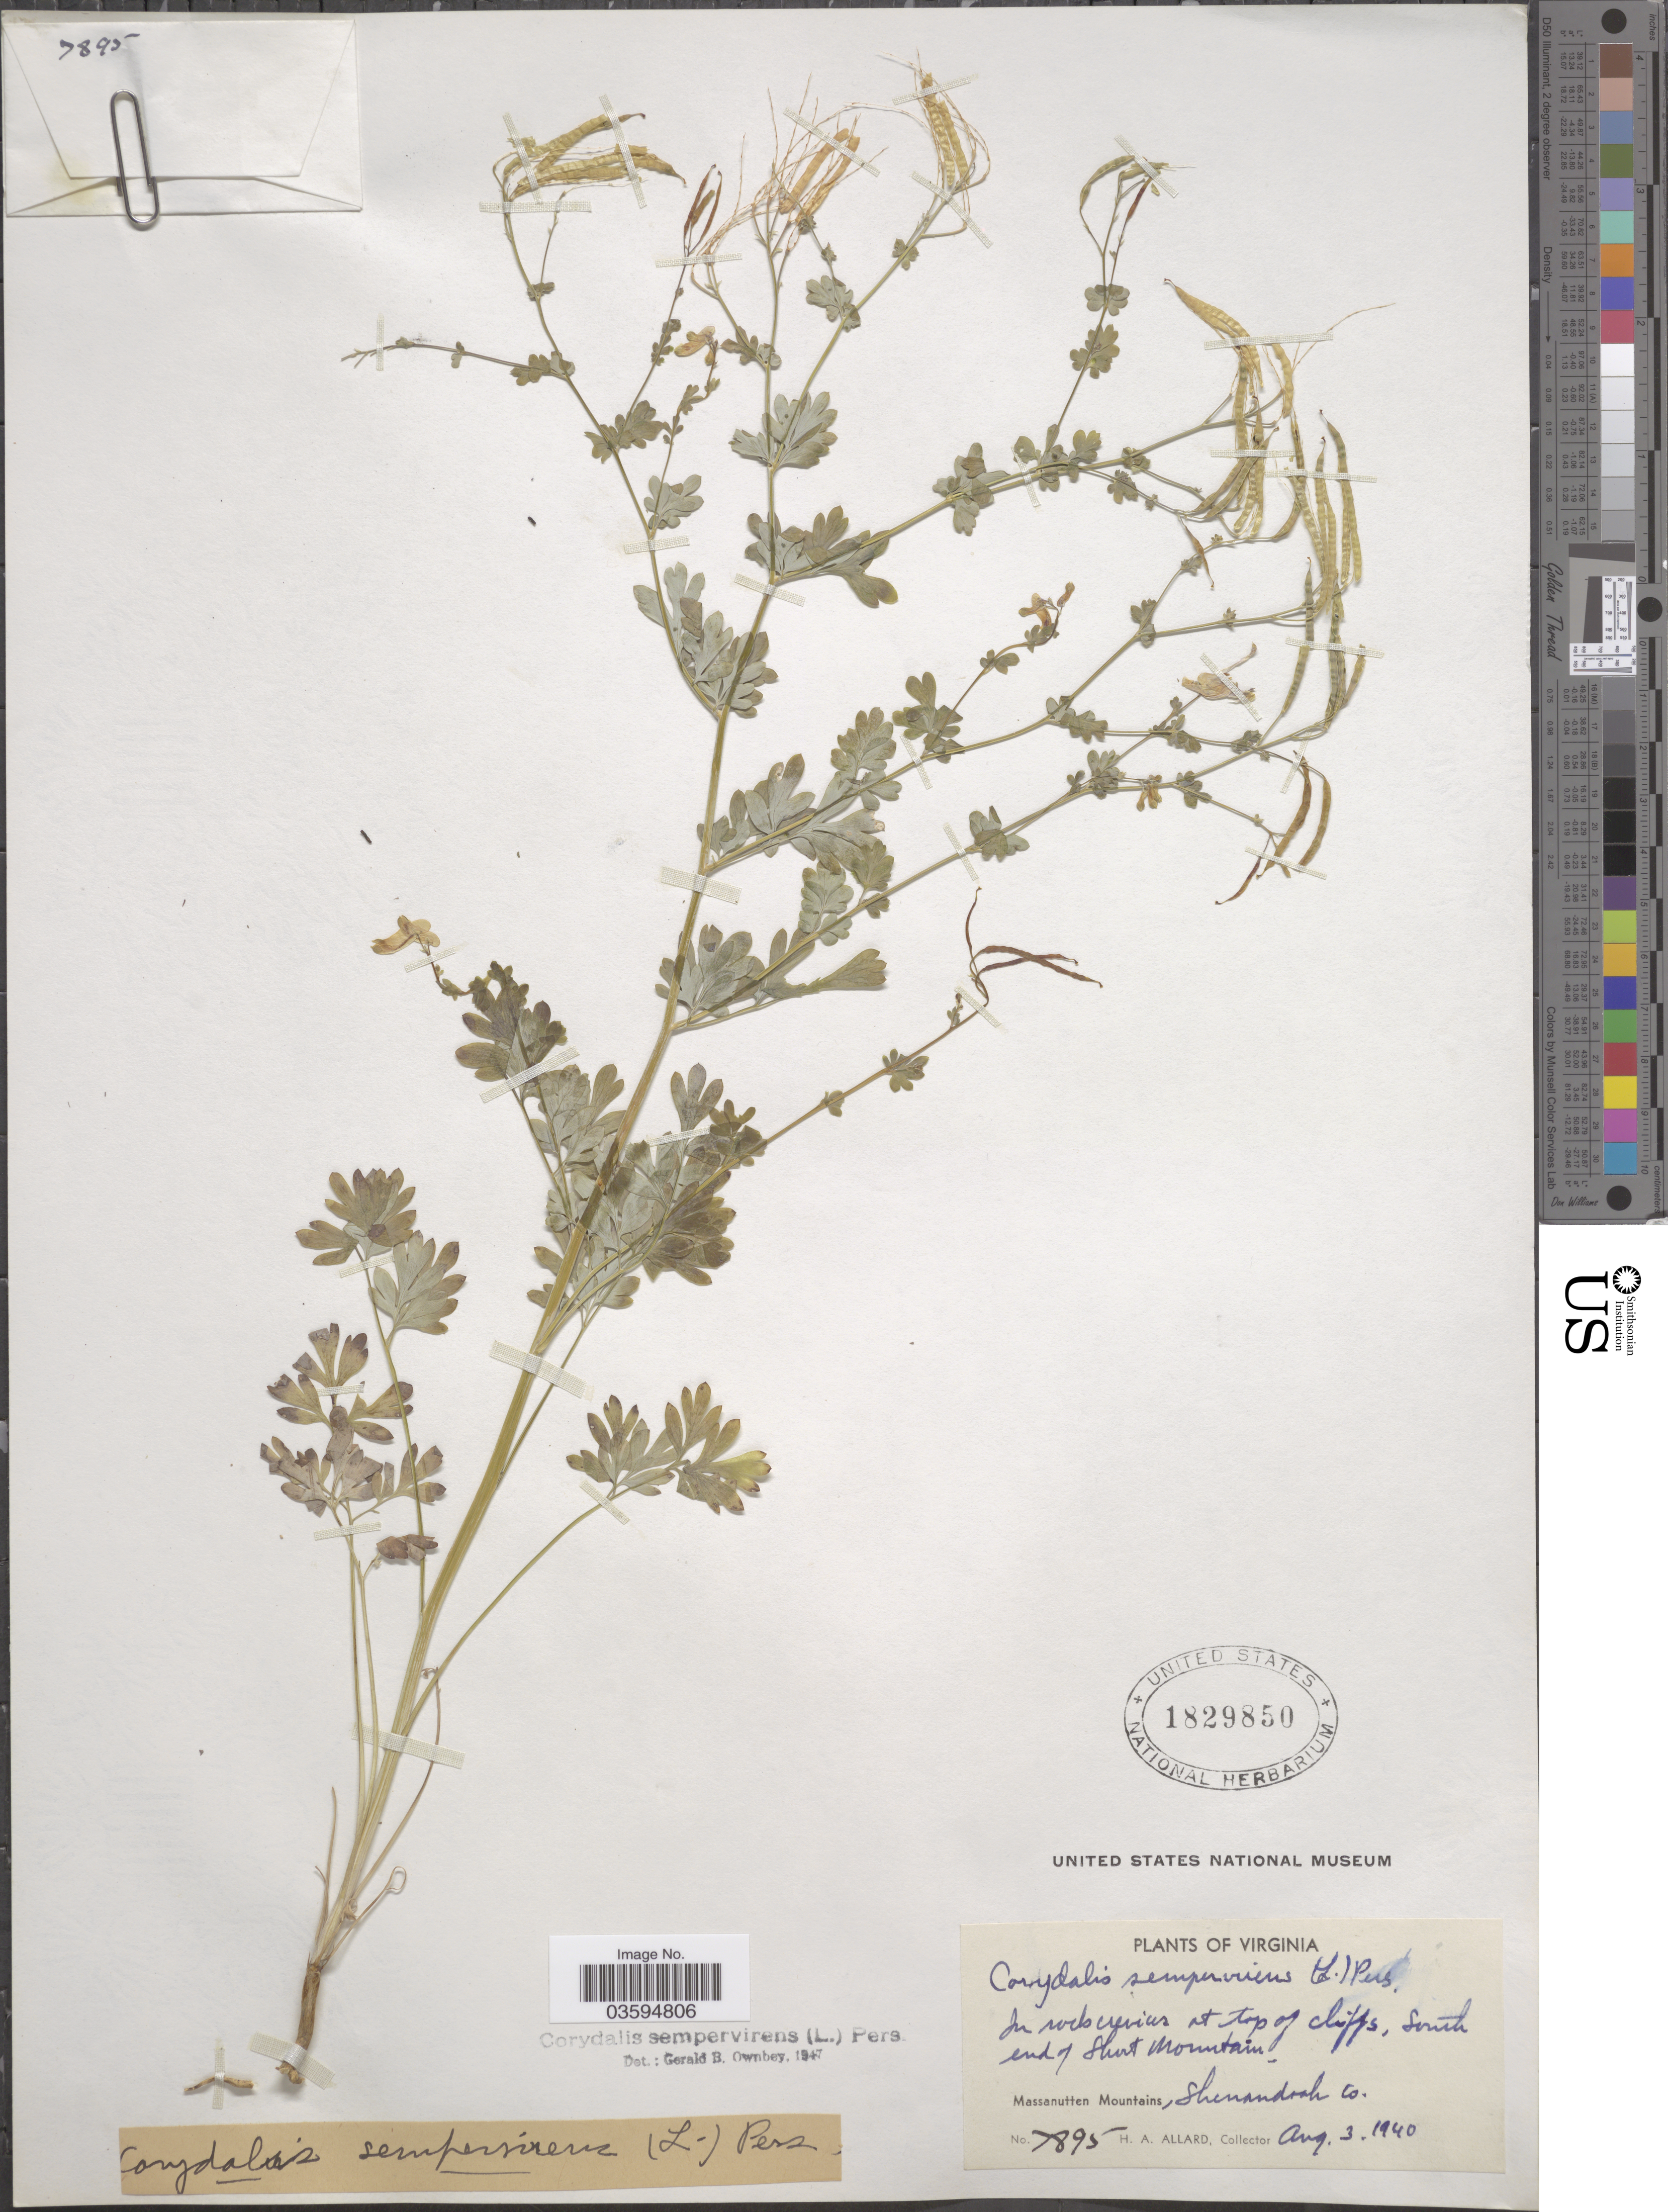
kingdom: Plantae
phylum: Tracheophyta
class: Magnoliopsida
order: Ranunculales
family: Papaveraceae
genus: Capnoides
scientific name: Capnoides sempervirens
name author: (L.) Borkh.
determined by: Strong, M. T., (US), Smithsonian Institution - National Museum of Natural History (UNITED STATES)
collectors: H. A. Allard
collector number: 7895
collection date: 1940-08-03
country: United States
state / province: Virginia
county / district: Shenandoah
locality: South end of Short Mountain. Massanutten Mountains, Shenandoah Co.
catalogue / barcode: US 1829850